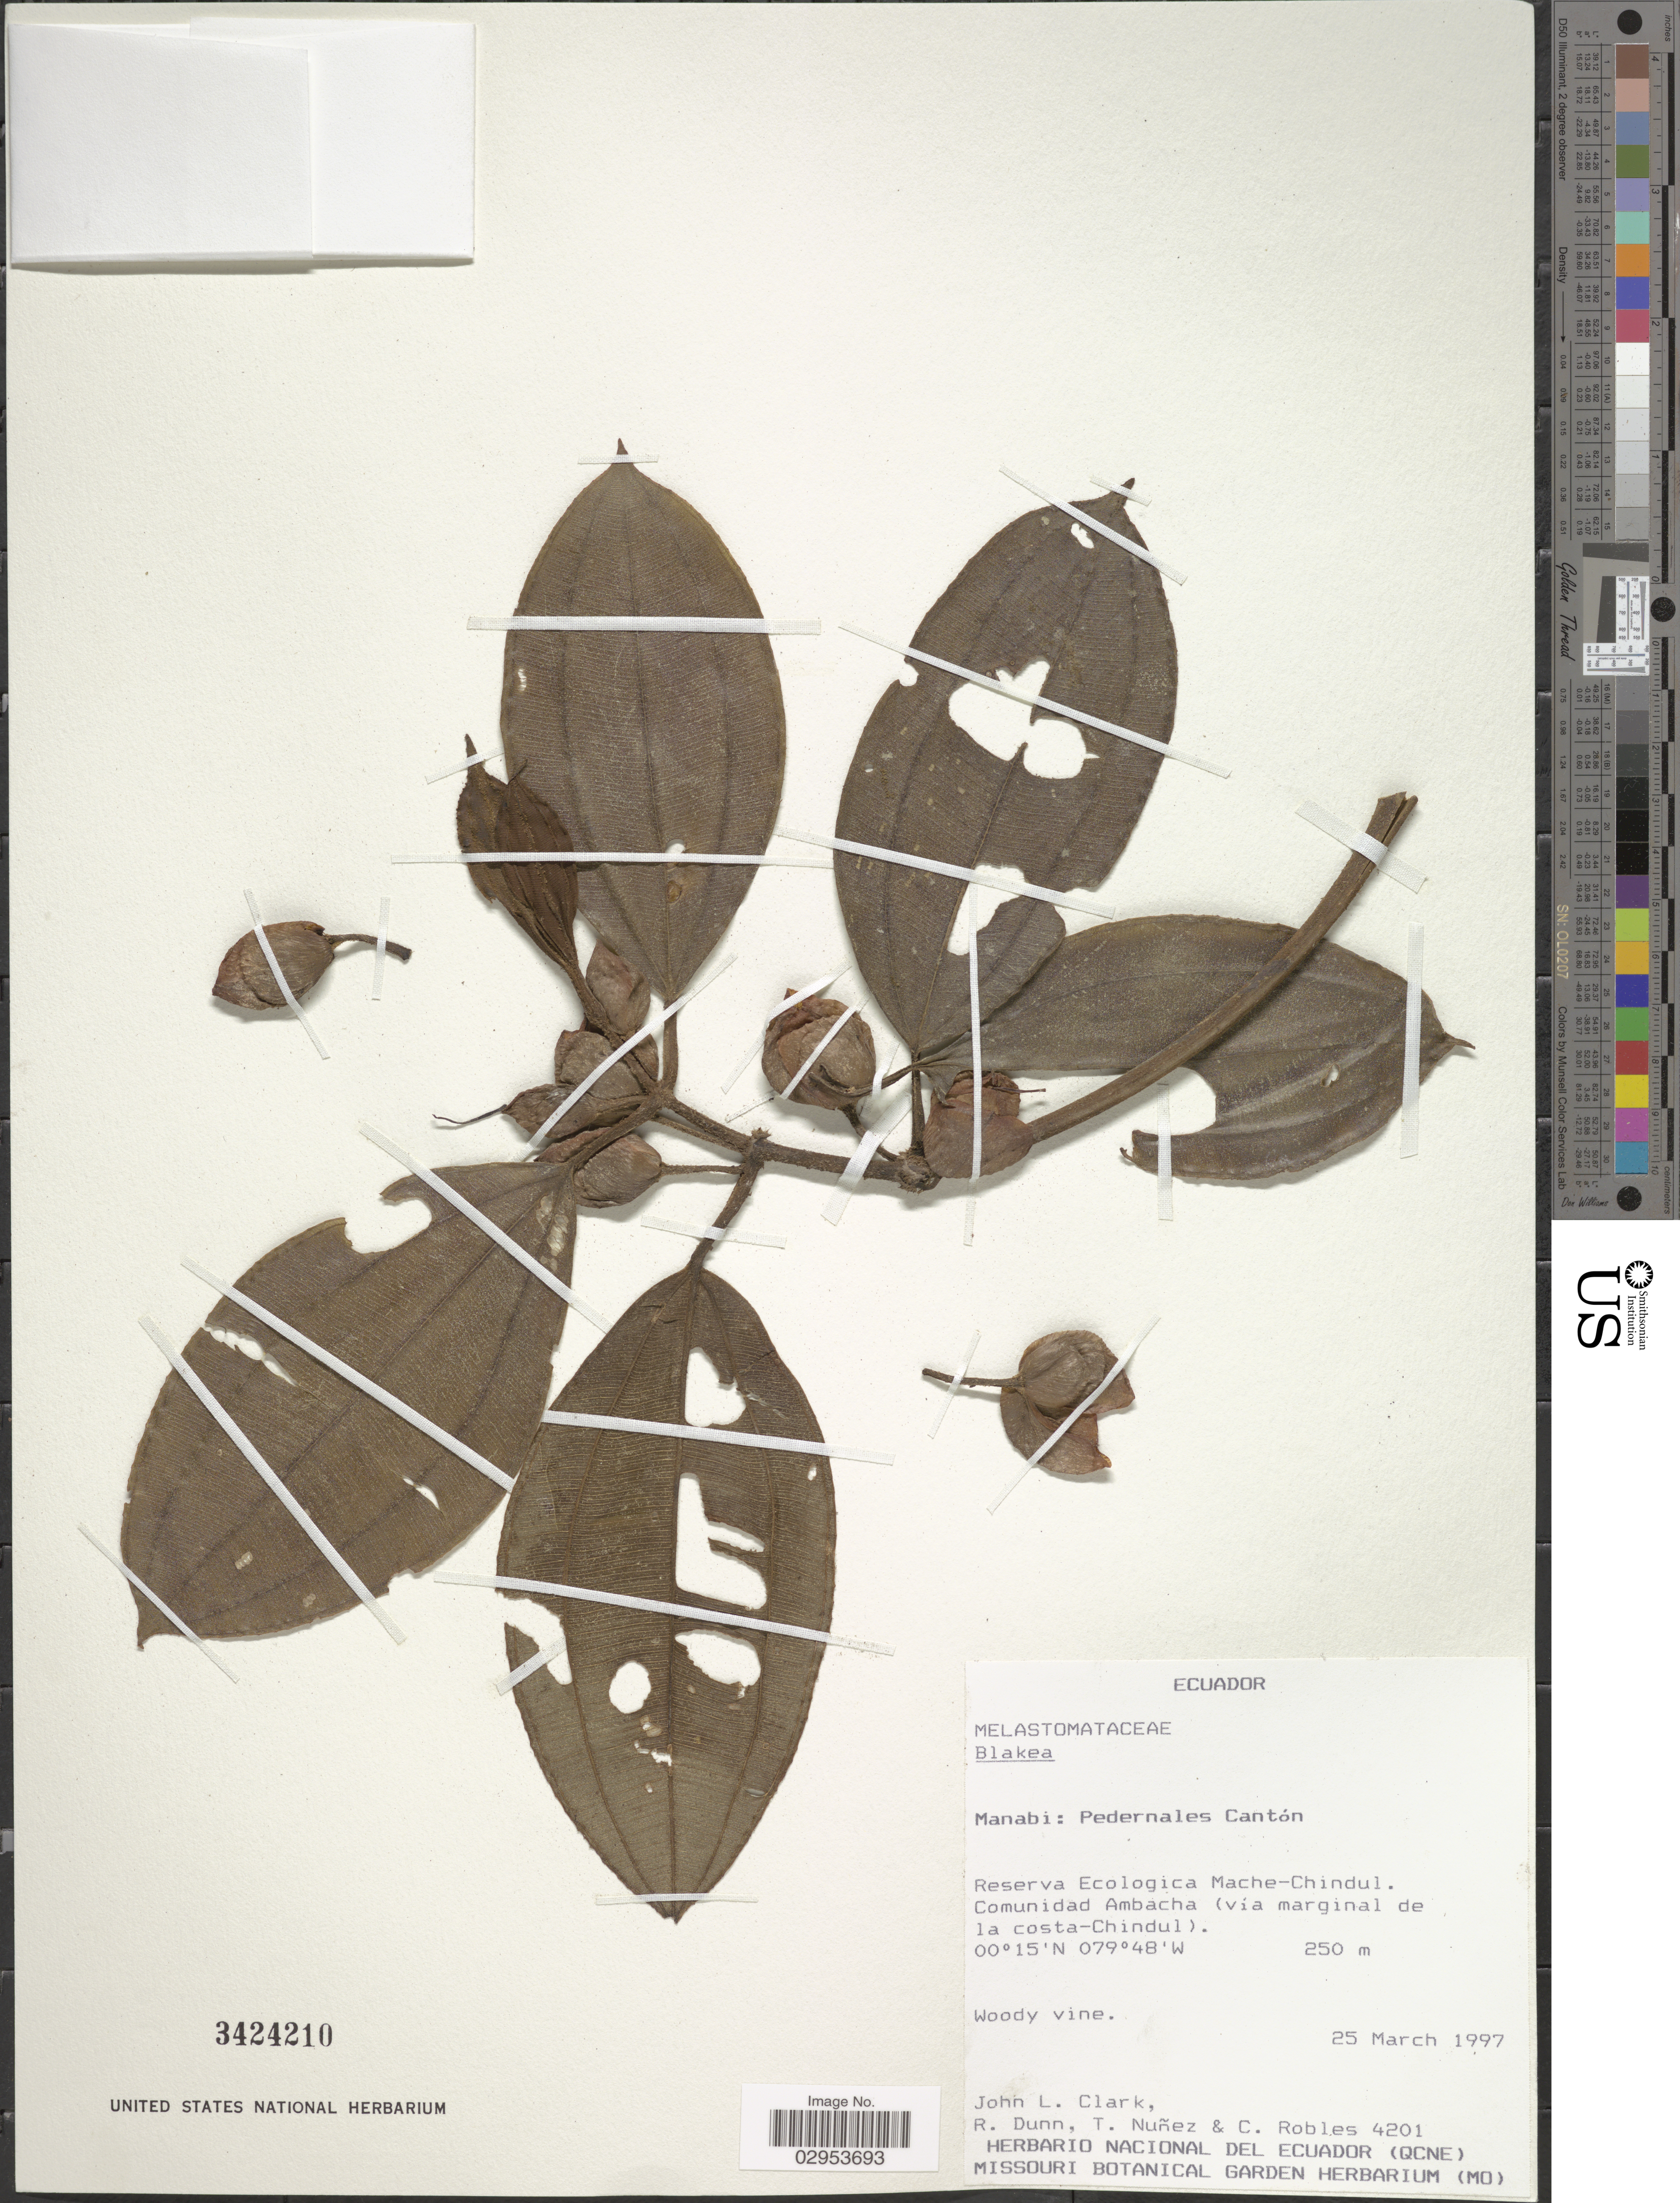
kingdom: Plantae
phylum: Tracheophyta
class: Magnoliopsida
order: Myrtales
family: Melastomataceae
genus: Blakea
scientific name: Blakea sp.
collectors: J. L. Clark, R. Dunn, T. Núñez & C. Robles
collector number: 4201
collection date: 1997-03-25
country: Ecuador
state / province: Manabí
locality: Pedernales Cantón. Reserva Ecologica Mache-Chindul. Comunidad Ambacha (via marginal de la costa-Chindul)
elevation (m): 250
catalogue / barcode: US 3424210